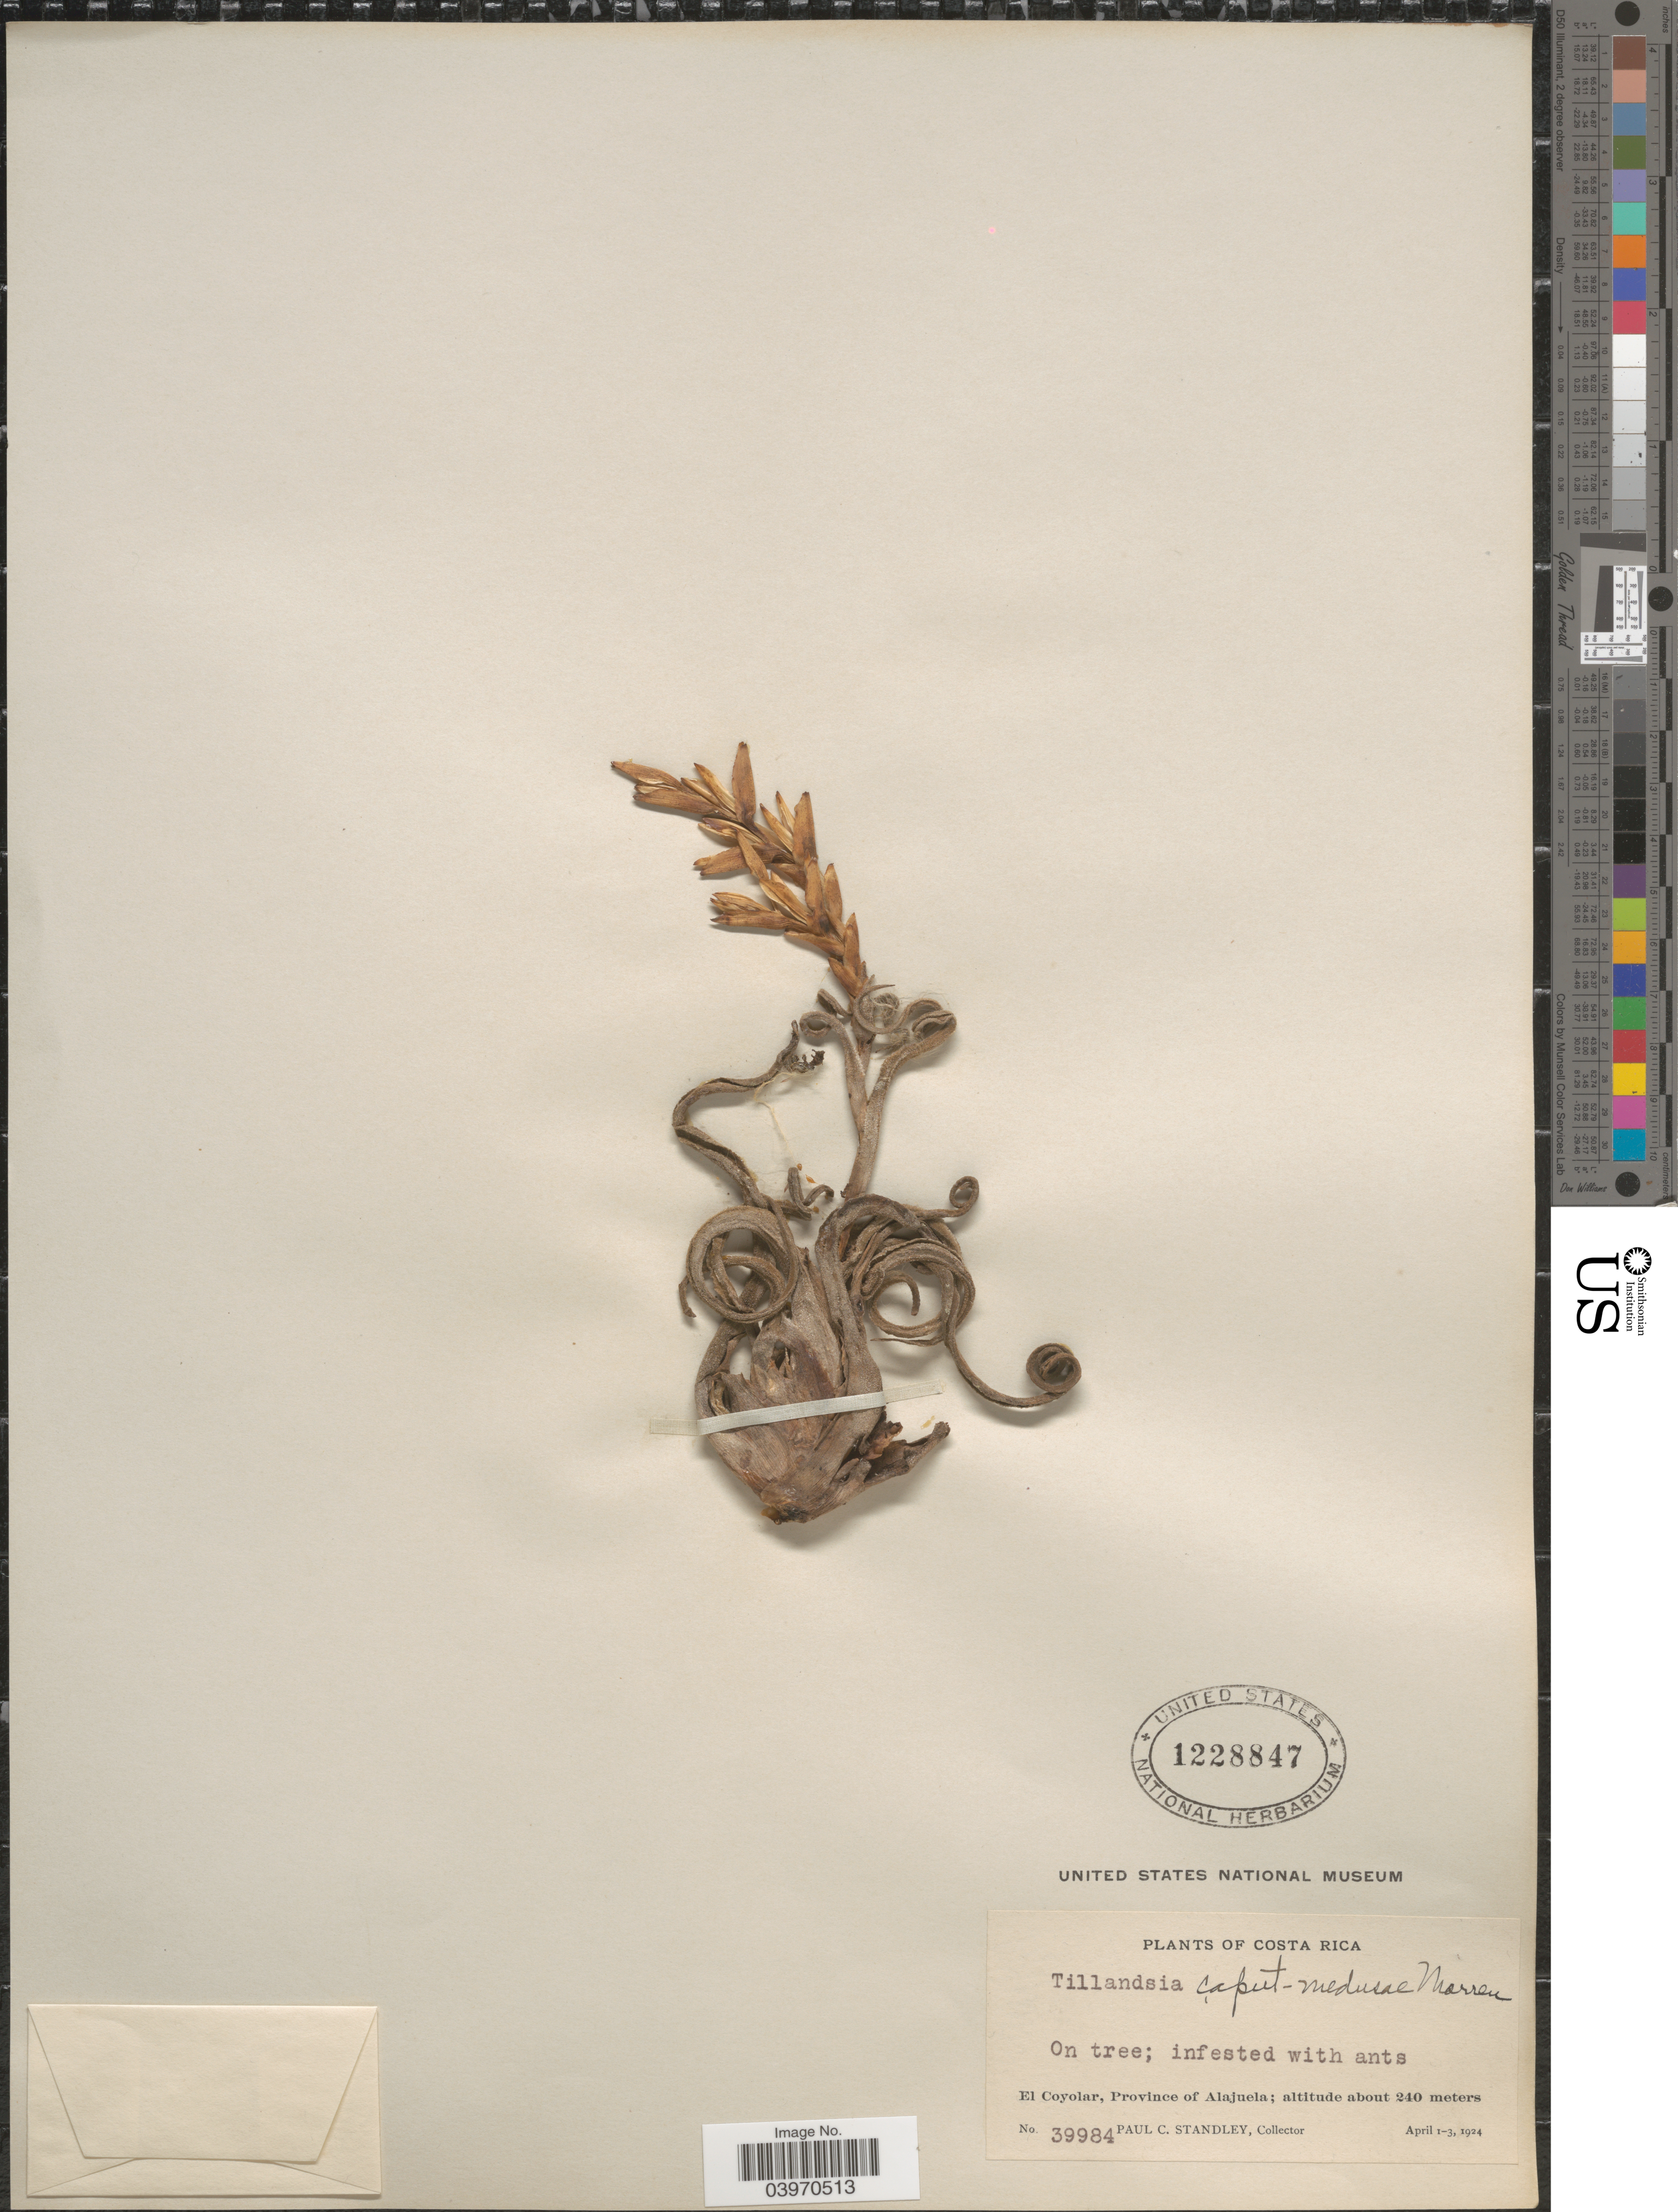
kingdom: Plantae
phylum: Tracheophyta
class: Liliopsida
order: Poales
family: Bromeliaceae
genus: Tillandsia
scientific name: Tillandsia caput-medusae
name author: É. Morren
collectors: P. C. Standley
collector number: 39984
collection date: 1924-04-01/1924-04-03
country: Costa Rica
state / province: Alajuela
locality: El Coyolar.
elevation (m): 240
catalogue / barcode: US 1228847